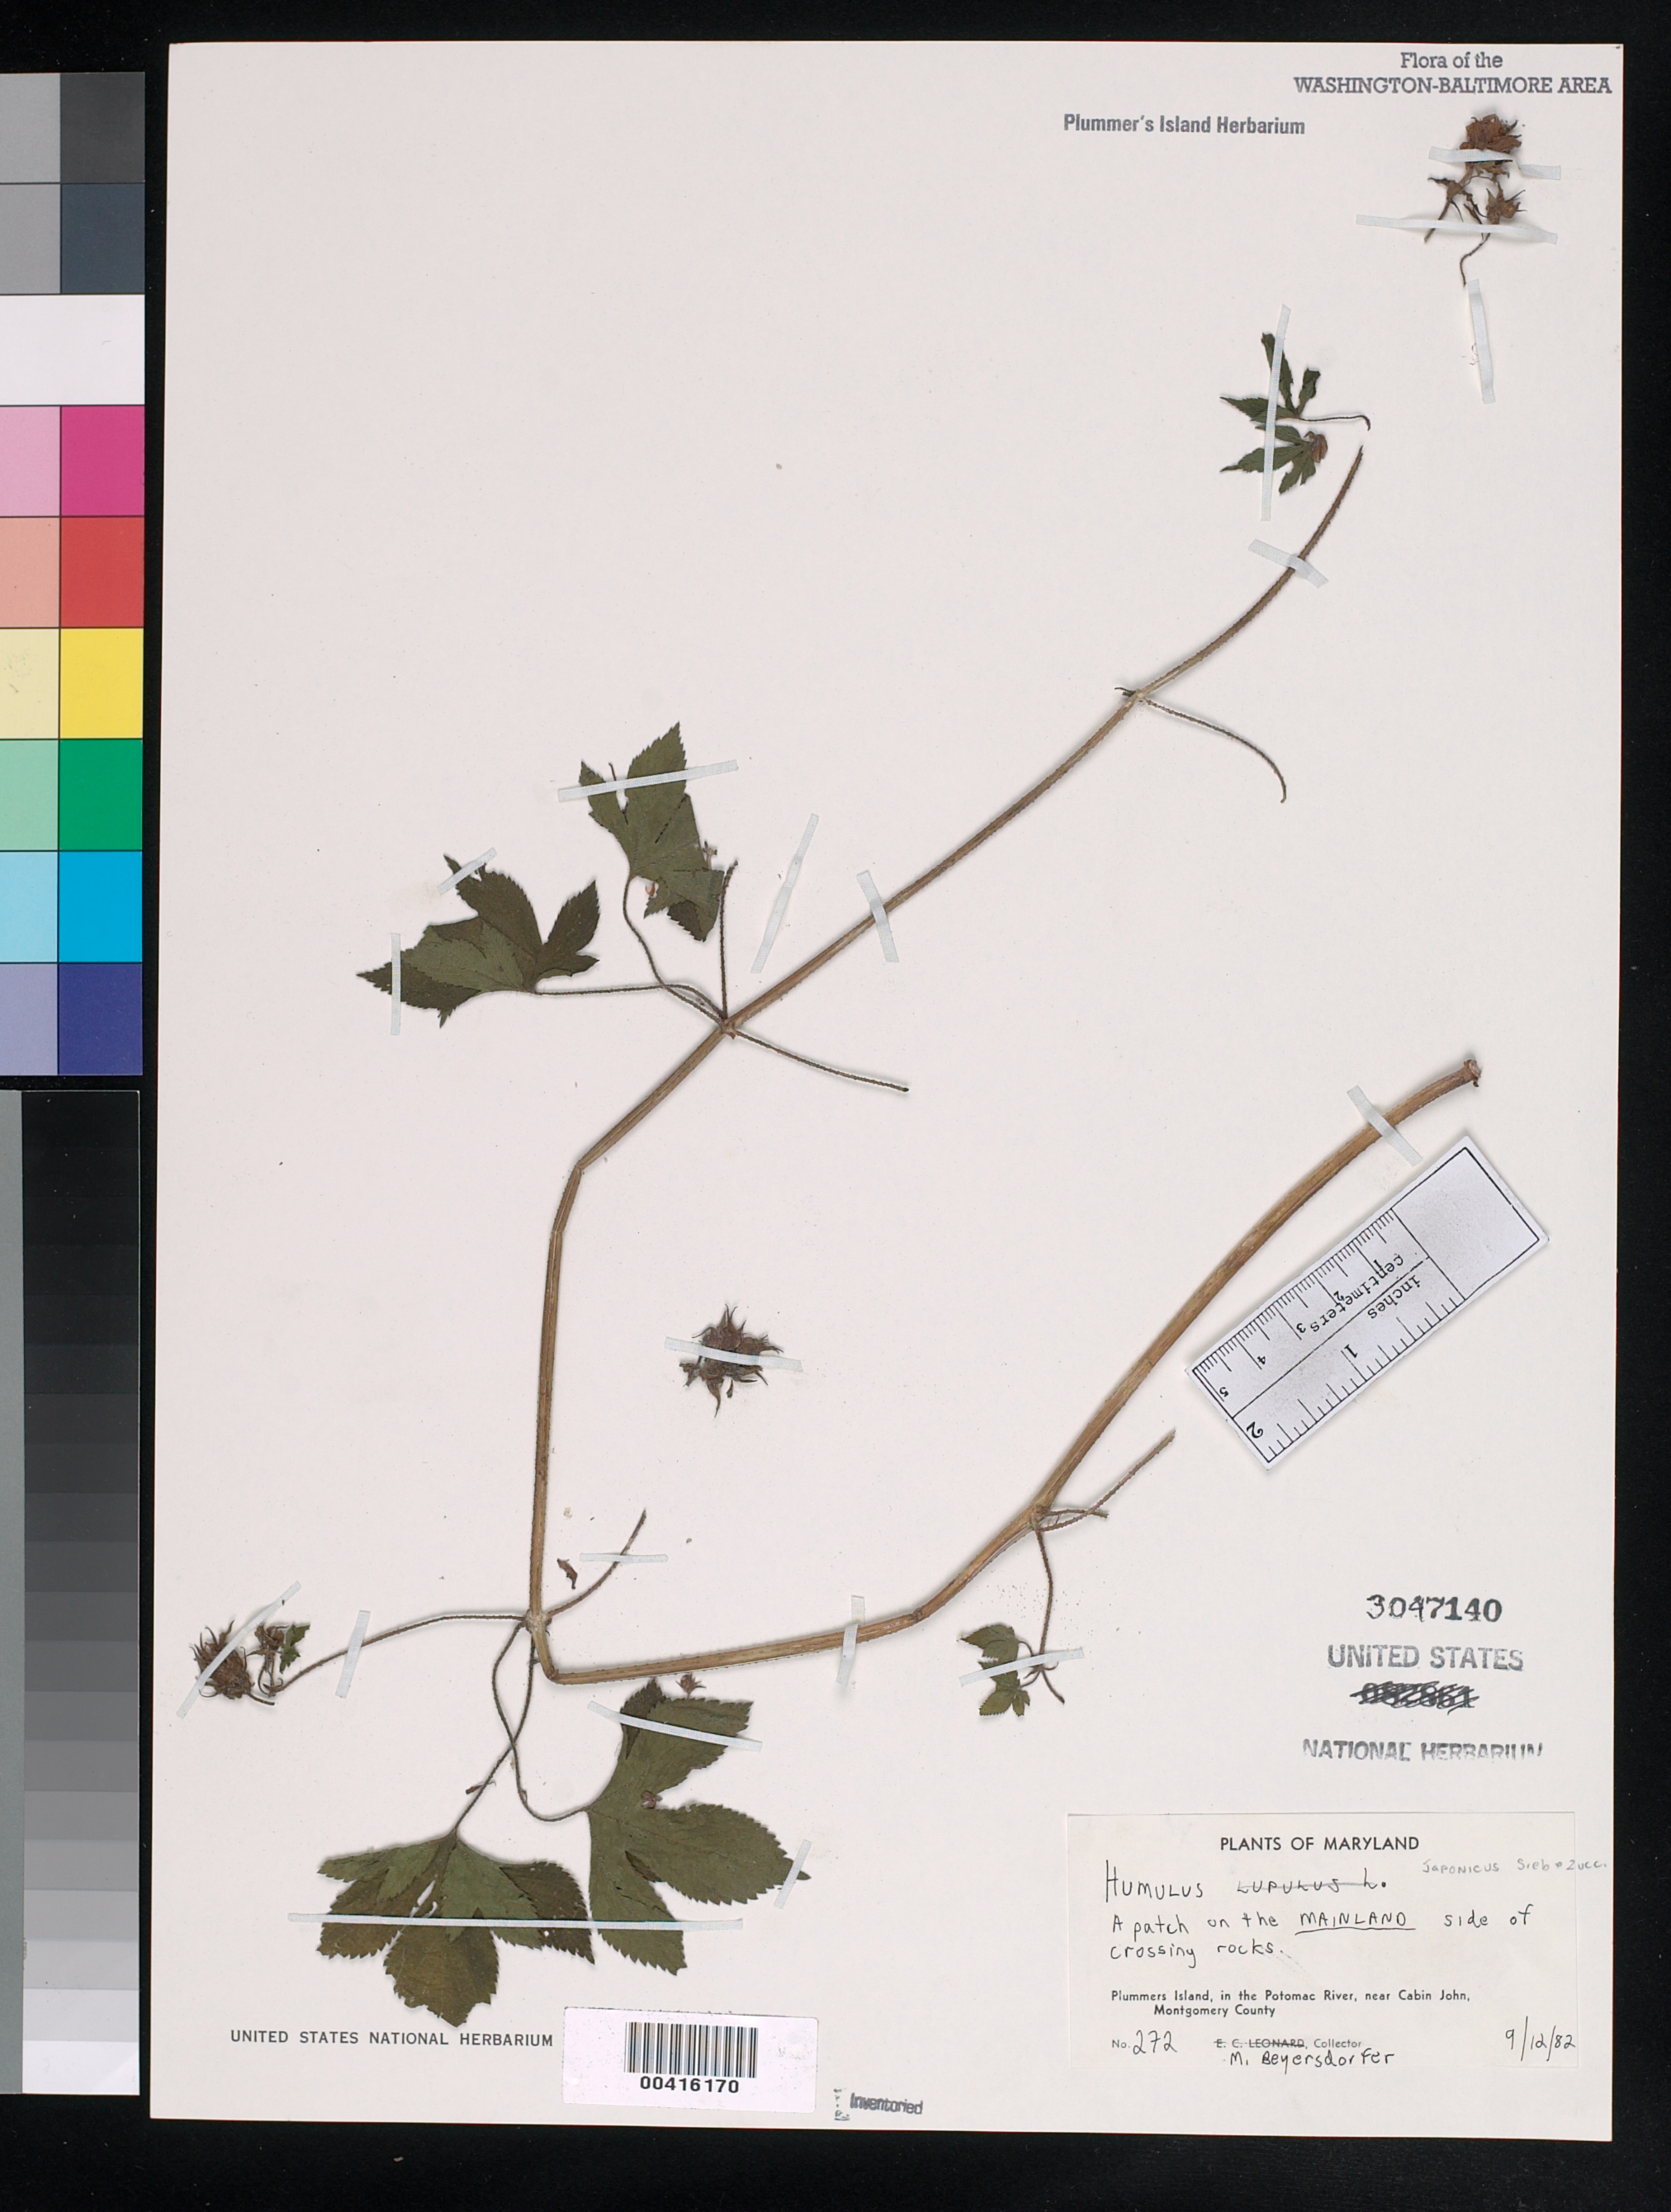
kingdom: Plantae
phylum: Tracheophyta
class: Magnoliopsida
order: Rosales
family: Cannabaceae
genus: Humulus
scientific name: Humulus japonicus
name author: Siebold & Zucc.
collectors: M. Beyersdorfer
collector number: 272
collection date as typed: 12 Sep 1982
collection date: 1982-09-12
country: United States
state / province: Maryland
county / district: Montgomery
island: Plummers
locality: Plummer's Island; Crossing Rocks C. & O. Canal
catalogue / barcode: US 3047140